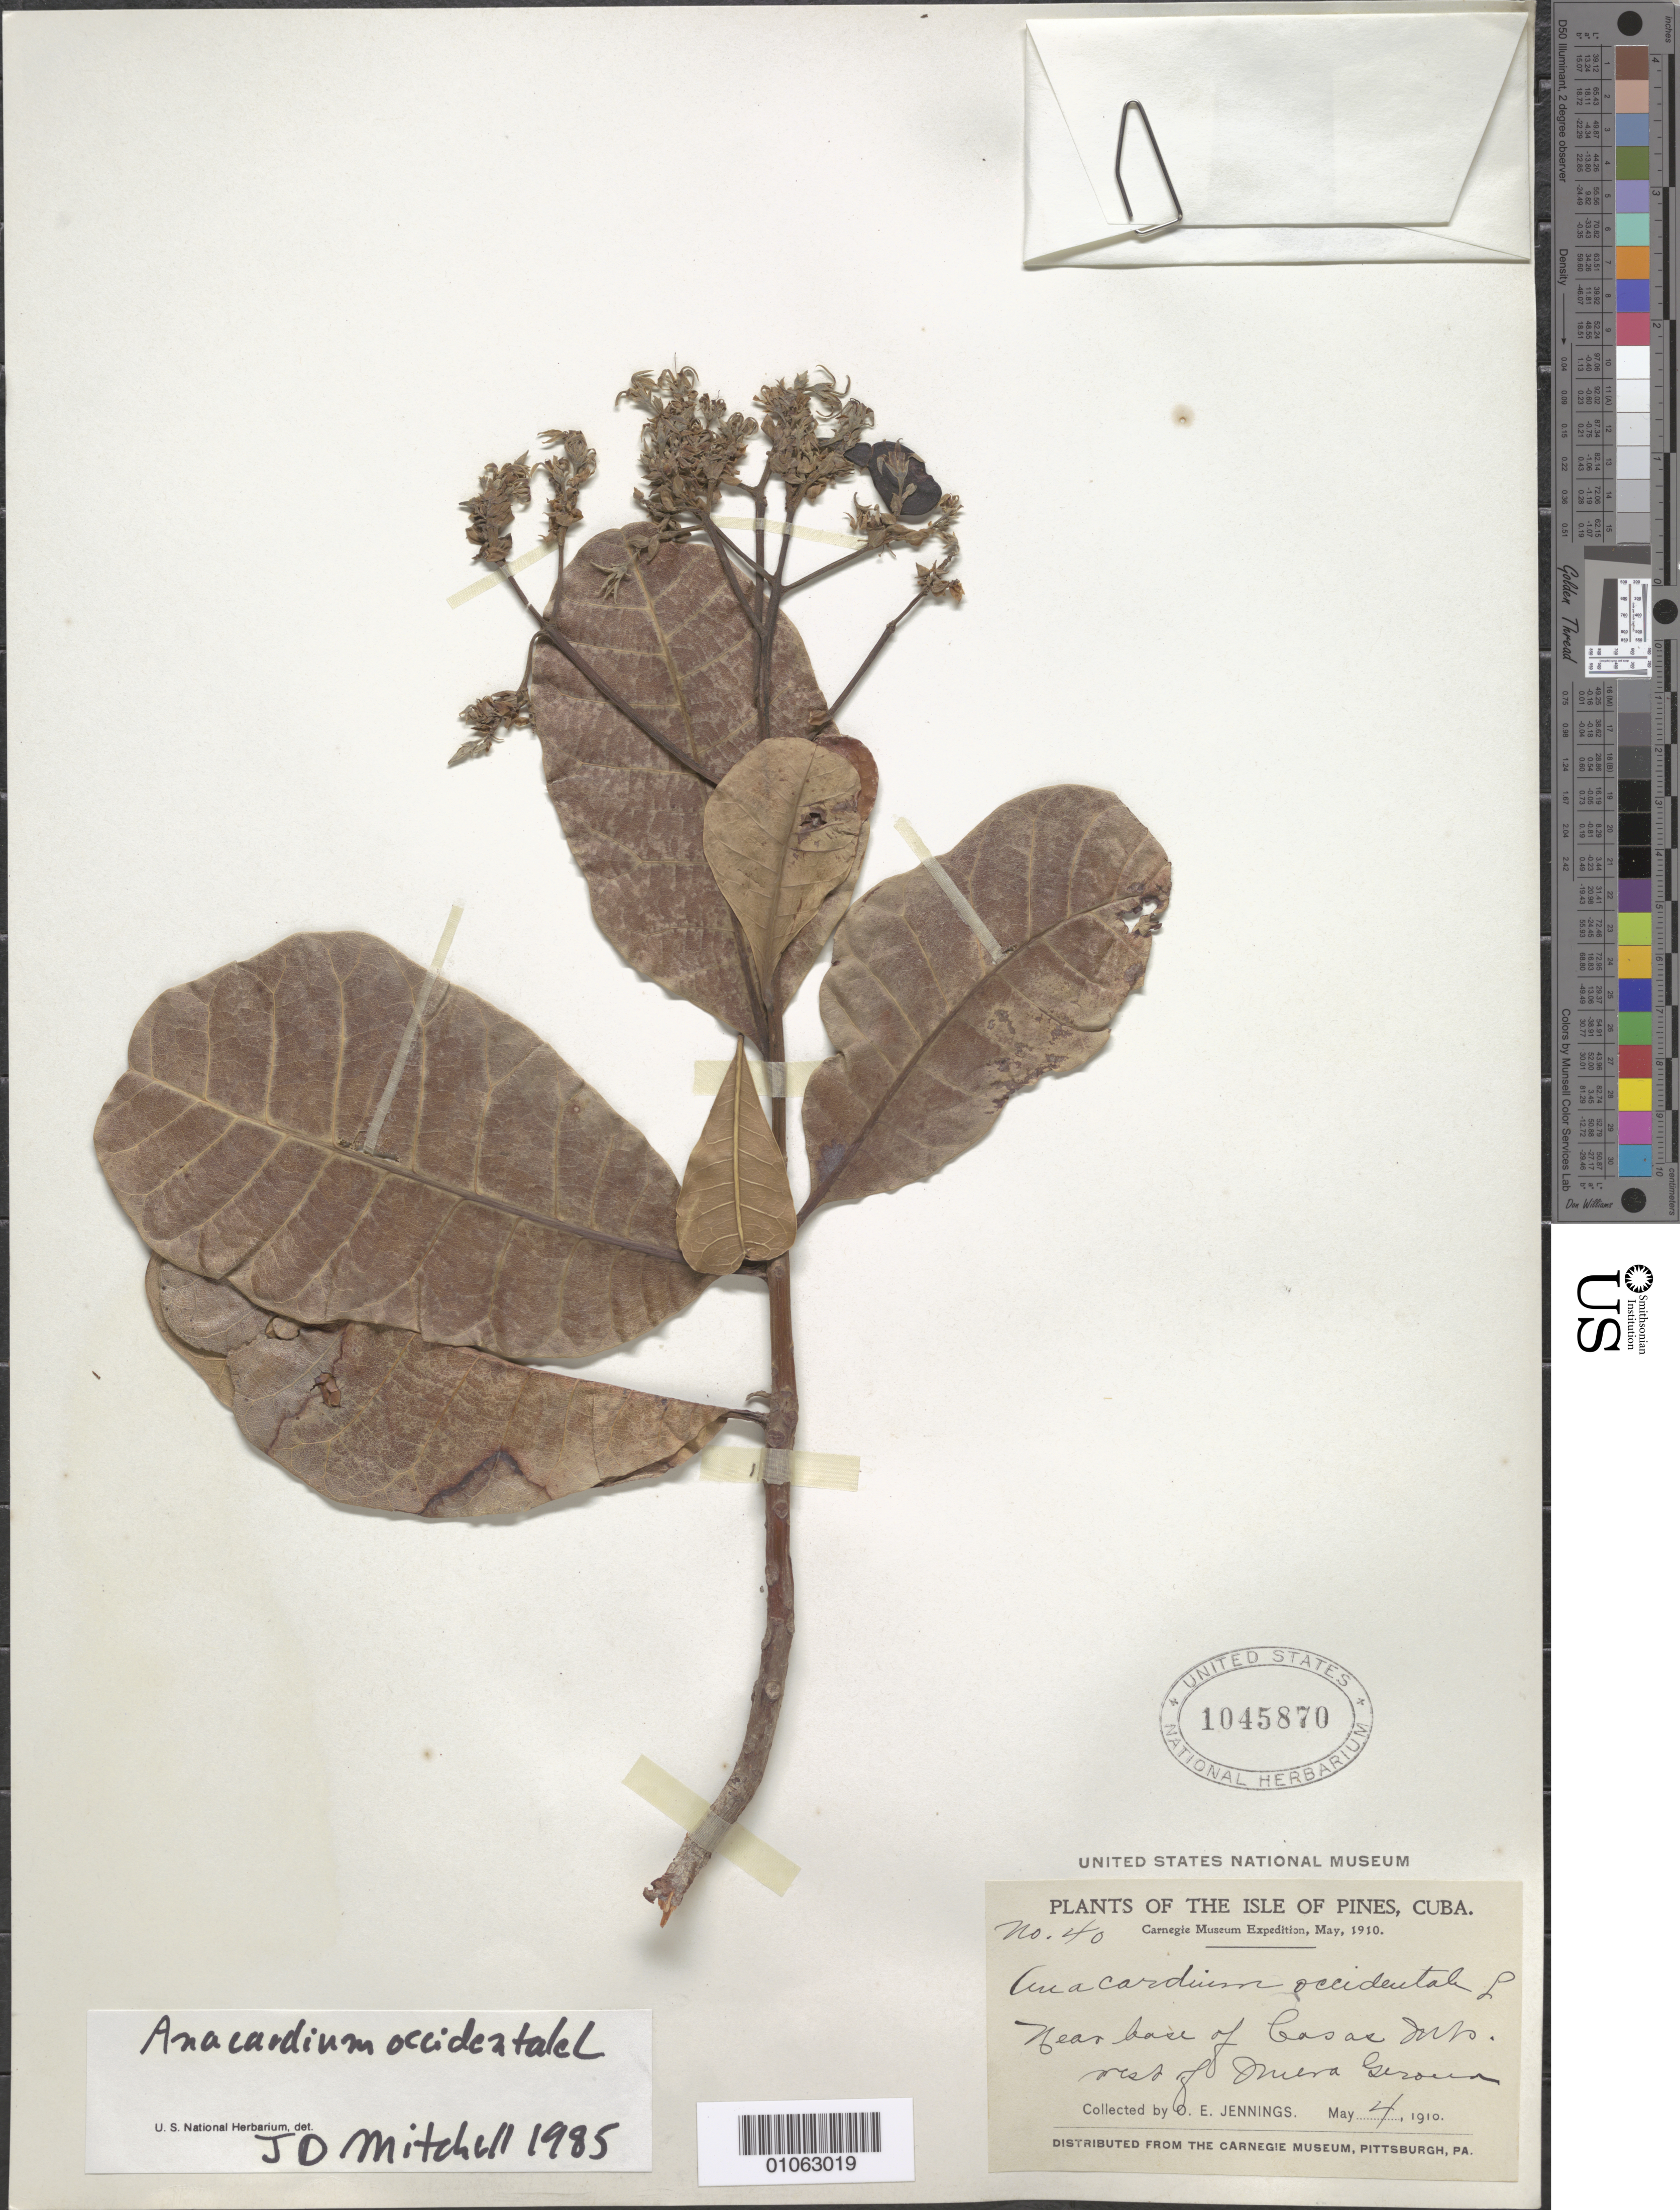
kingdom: Plantae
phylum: Tracheophyta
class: Magnoliopsida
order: Sapindales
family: Anacardiaceae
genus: Anacardium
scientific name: Anacardium occidentale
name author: L.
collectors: O. E. Jennings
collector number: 40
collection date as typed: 04 May 1910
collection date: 1910-05-04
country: Cuba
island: Isla de la Juventud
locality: Isle of Pines, Near base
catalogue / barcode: US 1045870